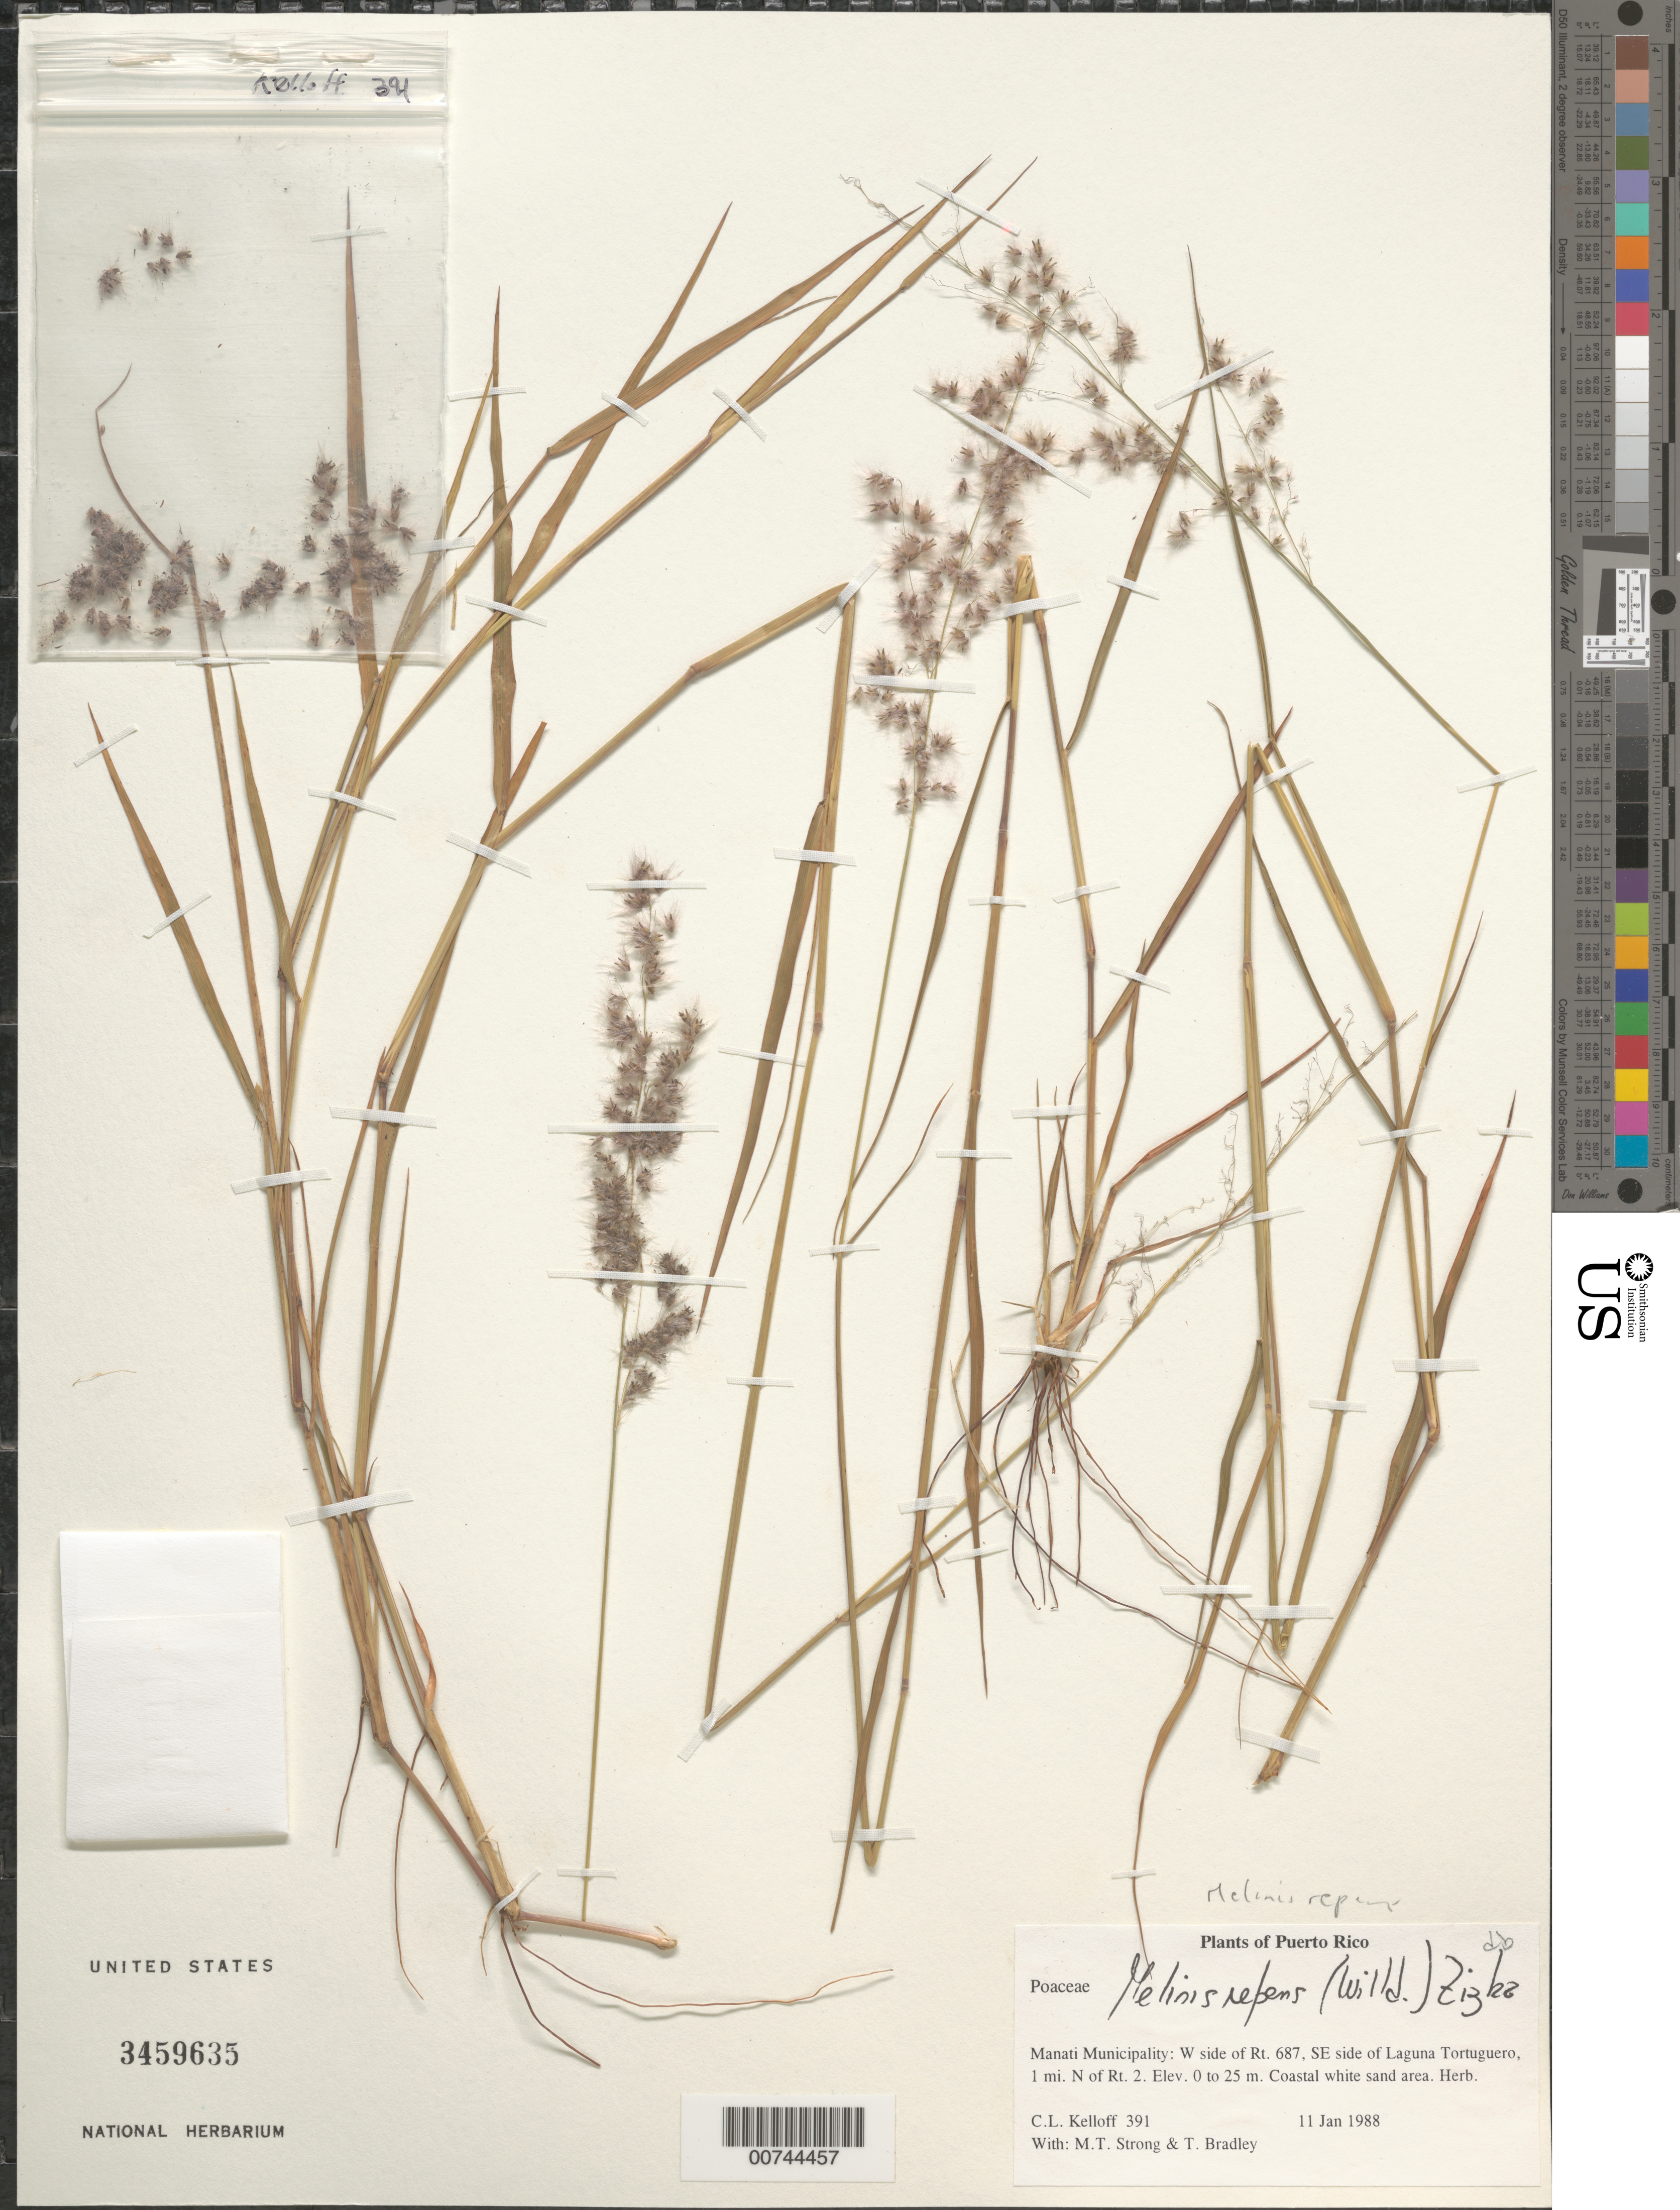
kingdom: Plantae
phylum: Tracheophyta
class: Liliopsida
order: Poales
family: Poaceae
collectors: C. L. Kelloff, M. T. Strong & T. Bradley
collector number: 391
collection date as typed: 11 Jan 1988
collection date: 1988-01-11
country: Puerto Rico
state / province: Manatí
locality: Mun. Manatí: W side of Rt. 687, SE side of Laguna Tortuguero, 1 mi. N of Rt. 2.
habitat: Costal white sand area.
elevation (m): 0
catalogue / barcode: US 3459635